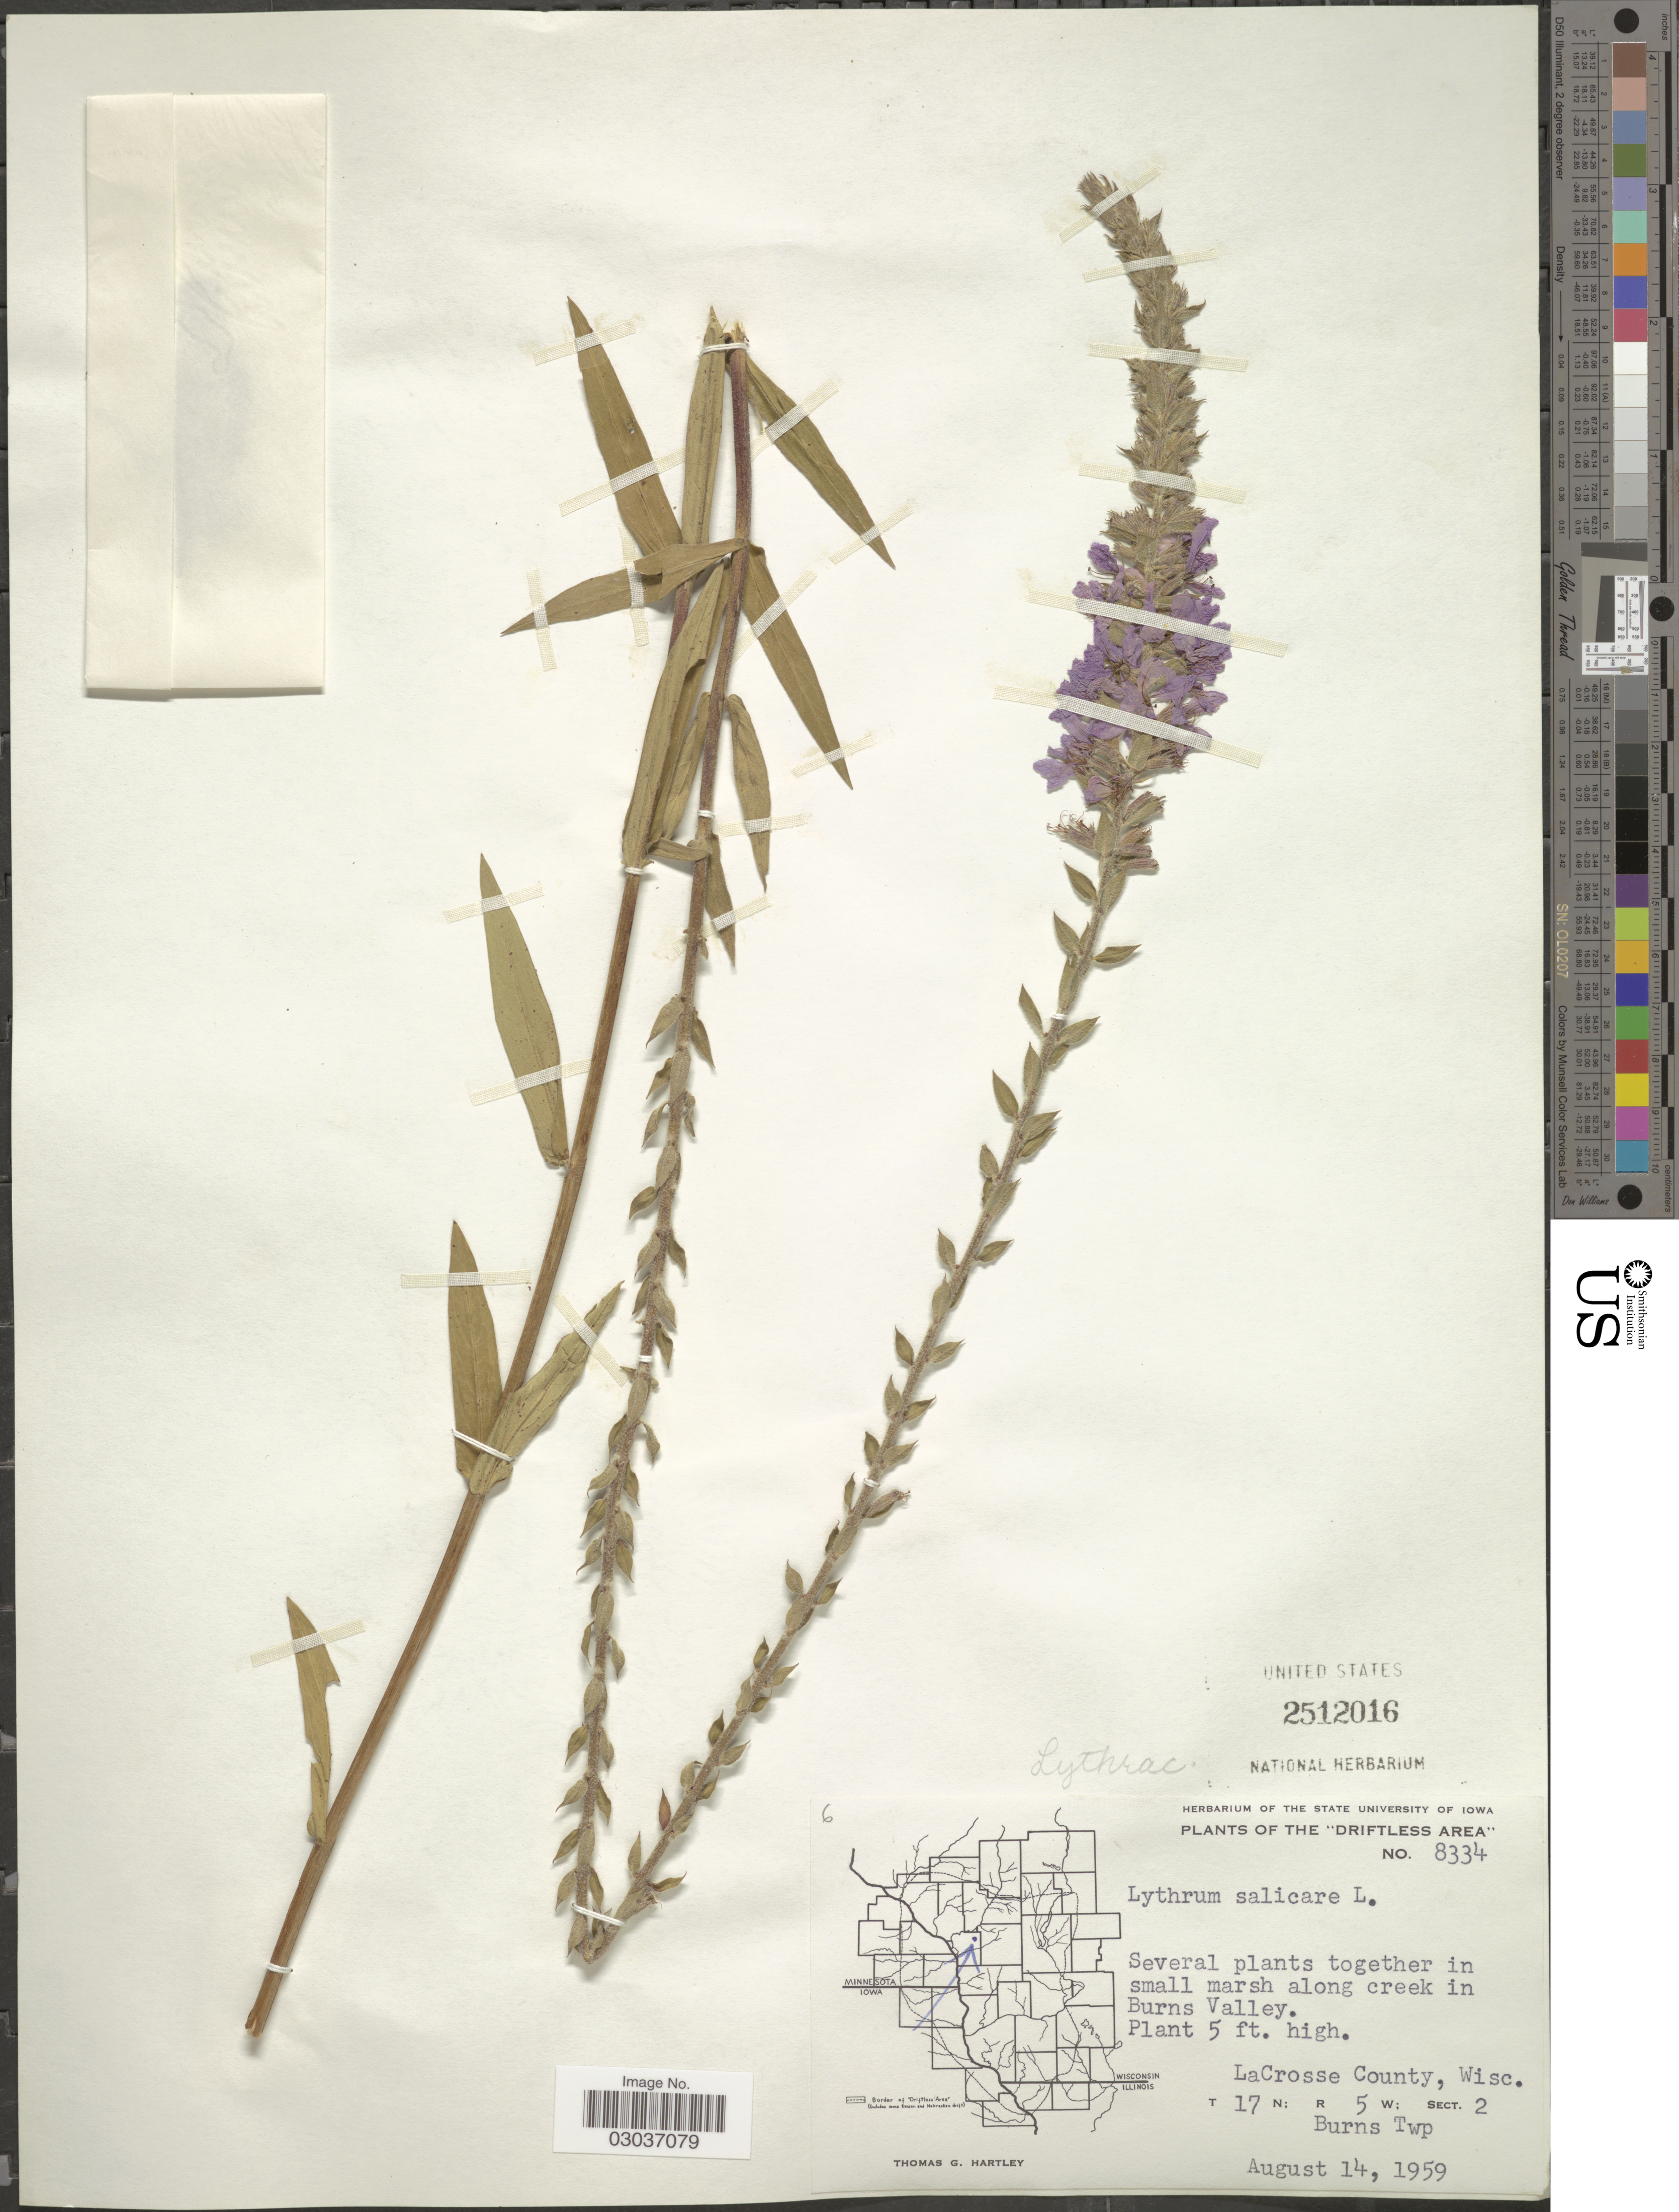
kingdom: Plantae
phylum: Tracheophyta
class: Magnoliopsida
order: Myrtales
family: Lythraceae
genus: Lythrum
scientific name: Lythrum salicaria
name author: L.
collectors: T. G. Hartley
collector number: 8334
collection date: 1959-08-14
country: United States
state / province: Wisconsin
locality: The "Driftless Area", In small marsh along creek in Burns Valley, LaCrosse County, T 17 N: R 5 W: Sect. 2, Burns Twp.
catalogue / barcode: US 2512016